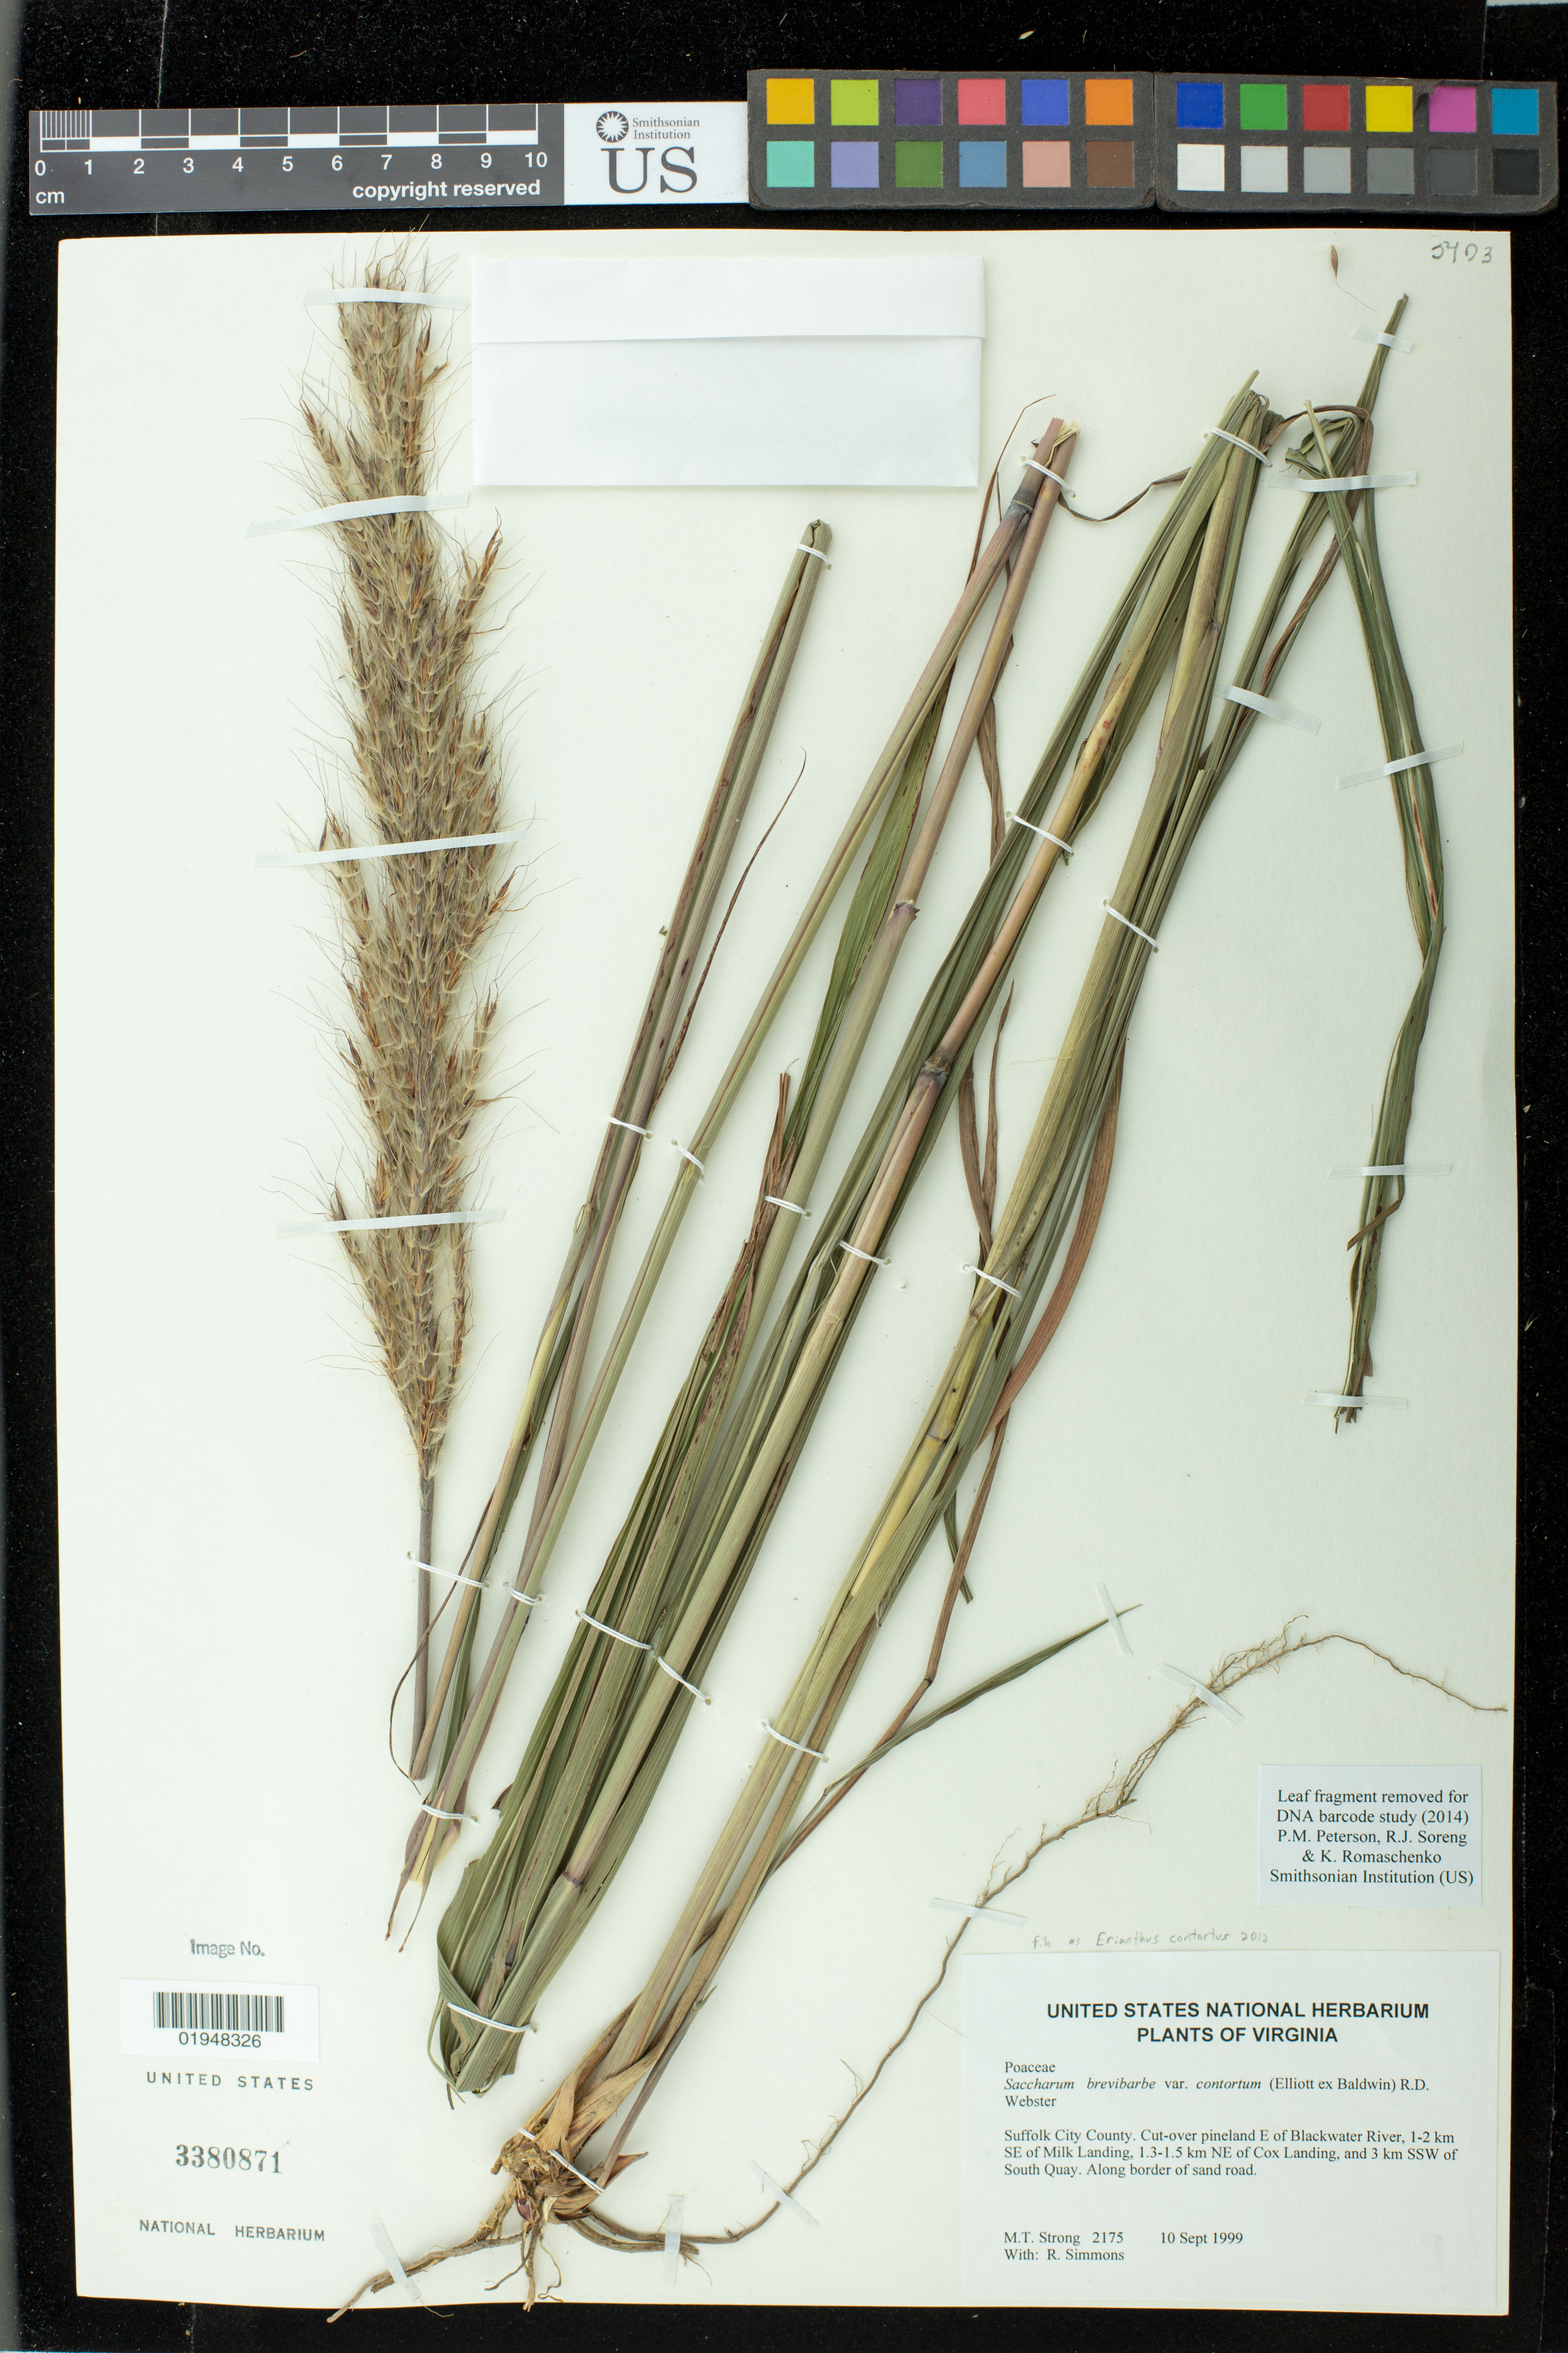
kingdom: Plantae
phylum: Tracheophyta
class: Liliopsida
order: Poales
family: Poaceae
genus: Erianthus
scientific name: Erianthus contortus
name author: Elliott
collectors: R. Simmons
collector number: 2175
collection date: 1999-09-10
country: United States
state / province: Virginia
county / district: City of Suffolk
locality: Cut-over pineland E of Blackwater River, 1-2km SE of Milk Landing, 1.3-1.5km NE of Cox Landing, 3km SSW of South Quay.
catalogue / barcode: US 3380871